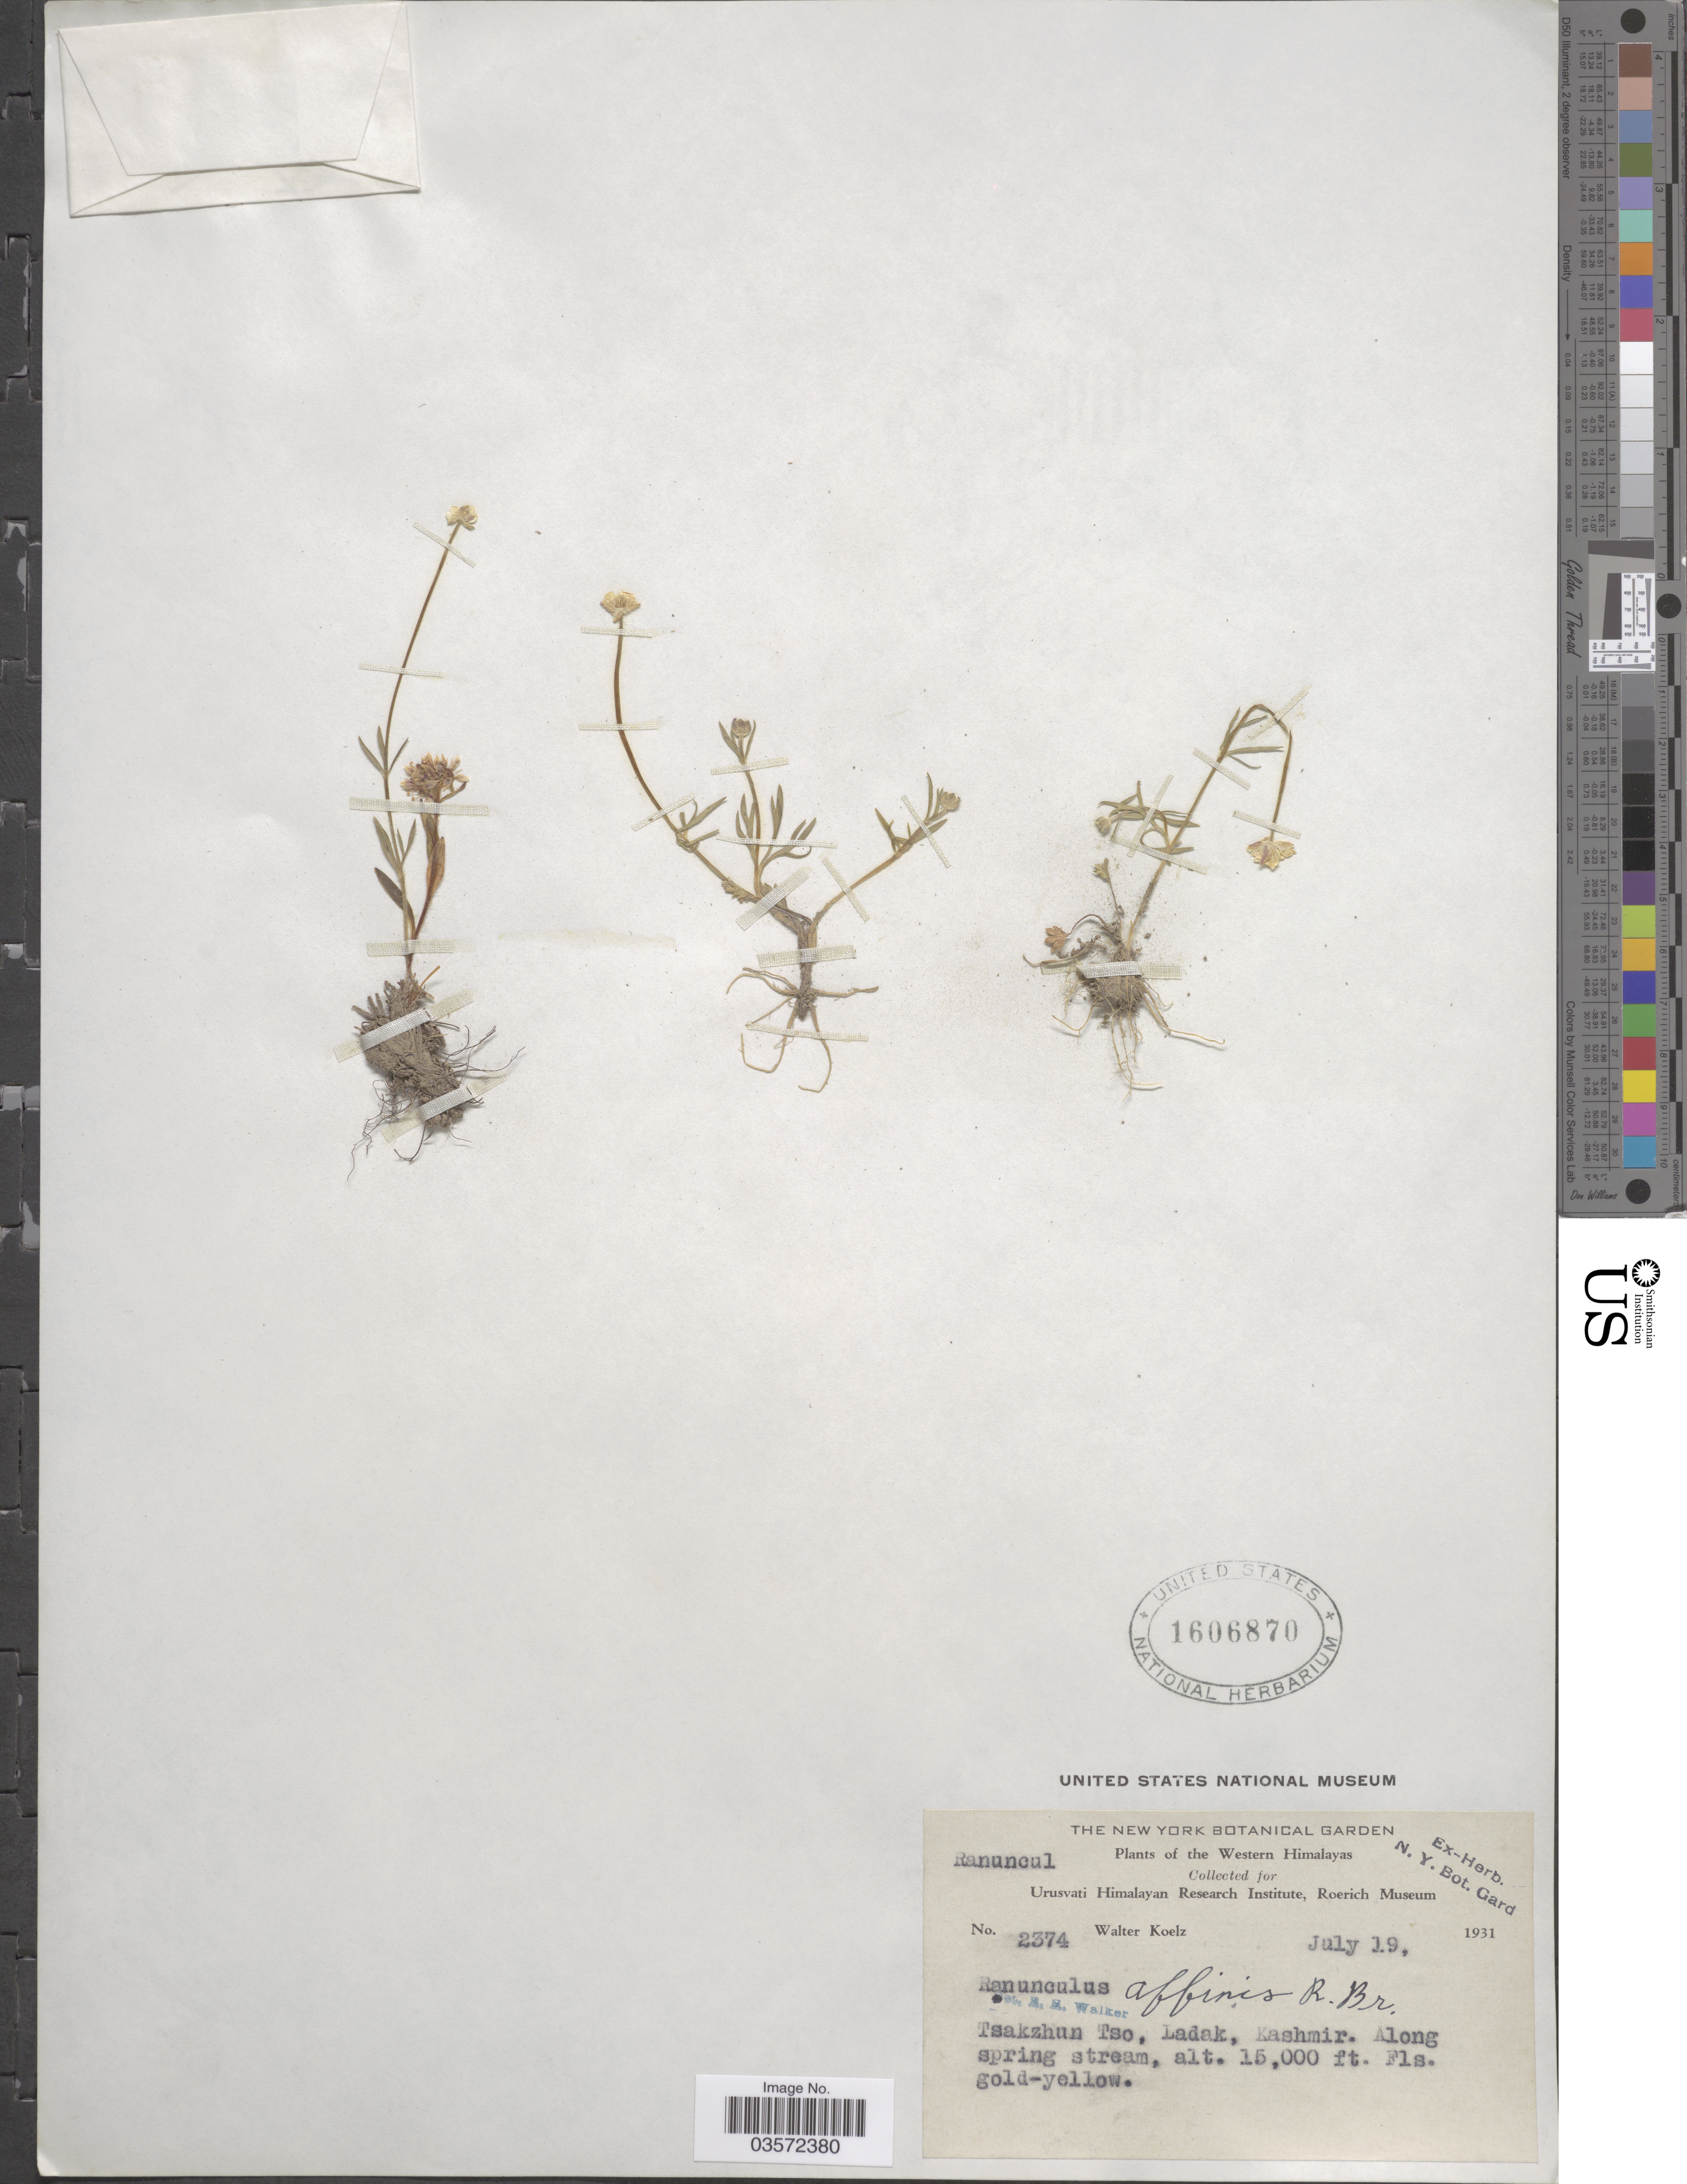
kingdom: Plantae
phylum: Tracheophyta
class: Magnoliopsida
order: Ranunculales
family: Ranunculaceae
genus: Ranunculus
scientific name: Ranunculus affinis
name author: R. Br.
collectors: W. N. Koelz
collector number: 2374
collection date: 1931-07-19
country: India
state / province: Ladakh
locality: The Western Himalayas. Tsakzhun Tso, Ladak, Kashmir.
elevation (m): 4572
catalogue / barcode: US 1606870